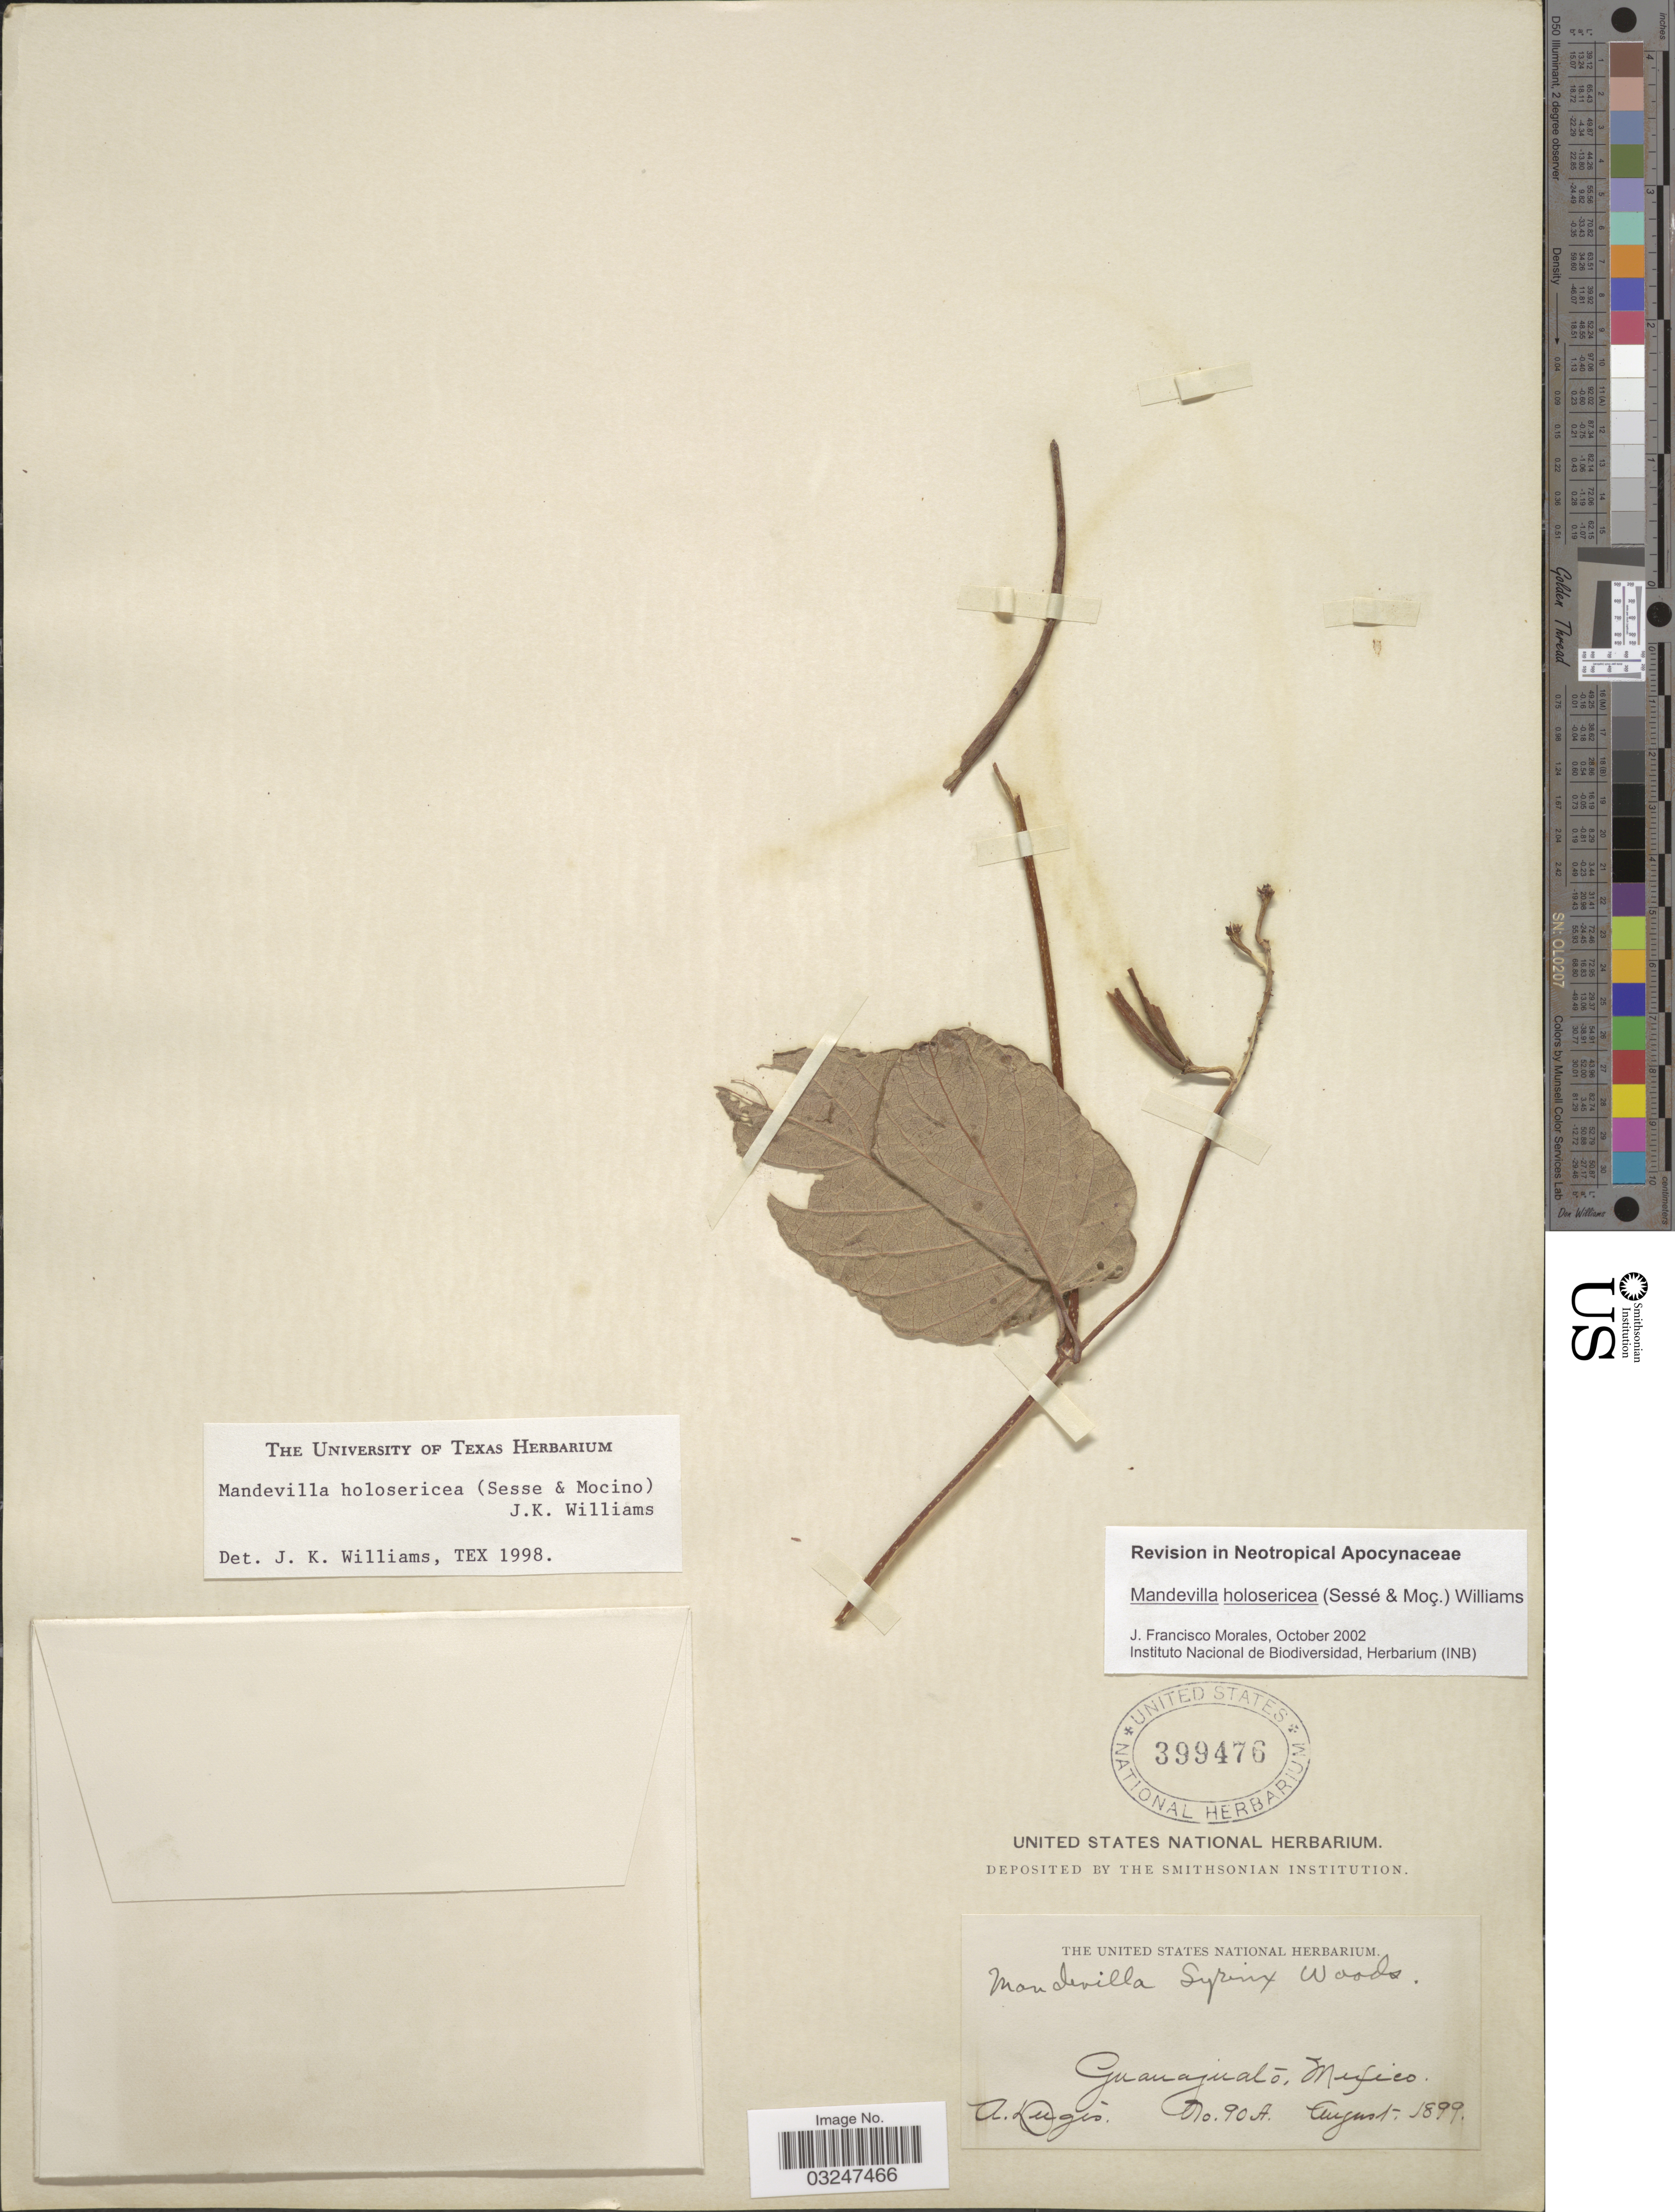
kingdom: Plantae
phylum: Tracheophyta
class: Magnoliopsida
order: Gentianales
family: Apocynaceae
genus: Mandevilla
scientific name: Mandevilla holosericea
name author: (Sessé & Moc.) J.K. Williams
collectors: A. Duges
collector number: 90A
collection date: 1899-08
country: Mexico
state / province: Guanajuato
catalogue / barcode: US 399476